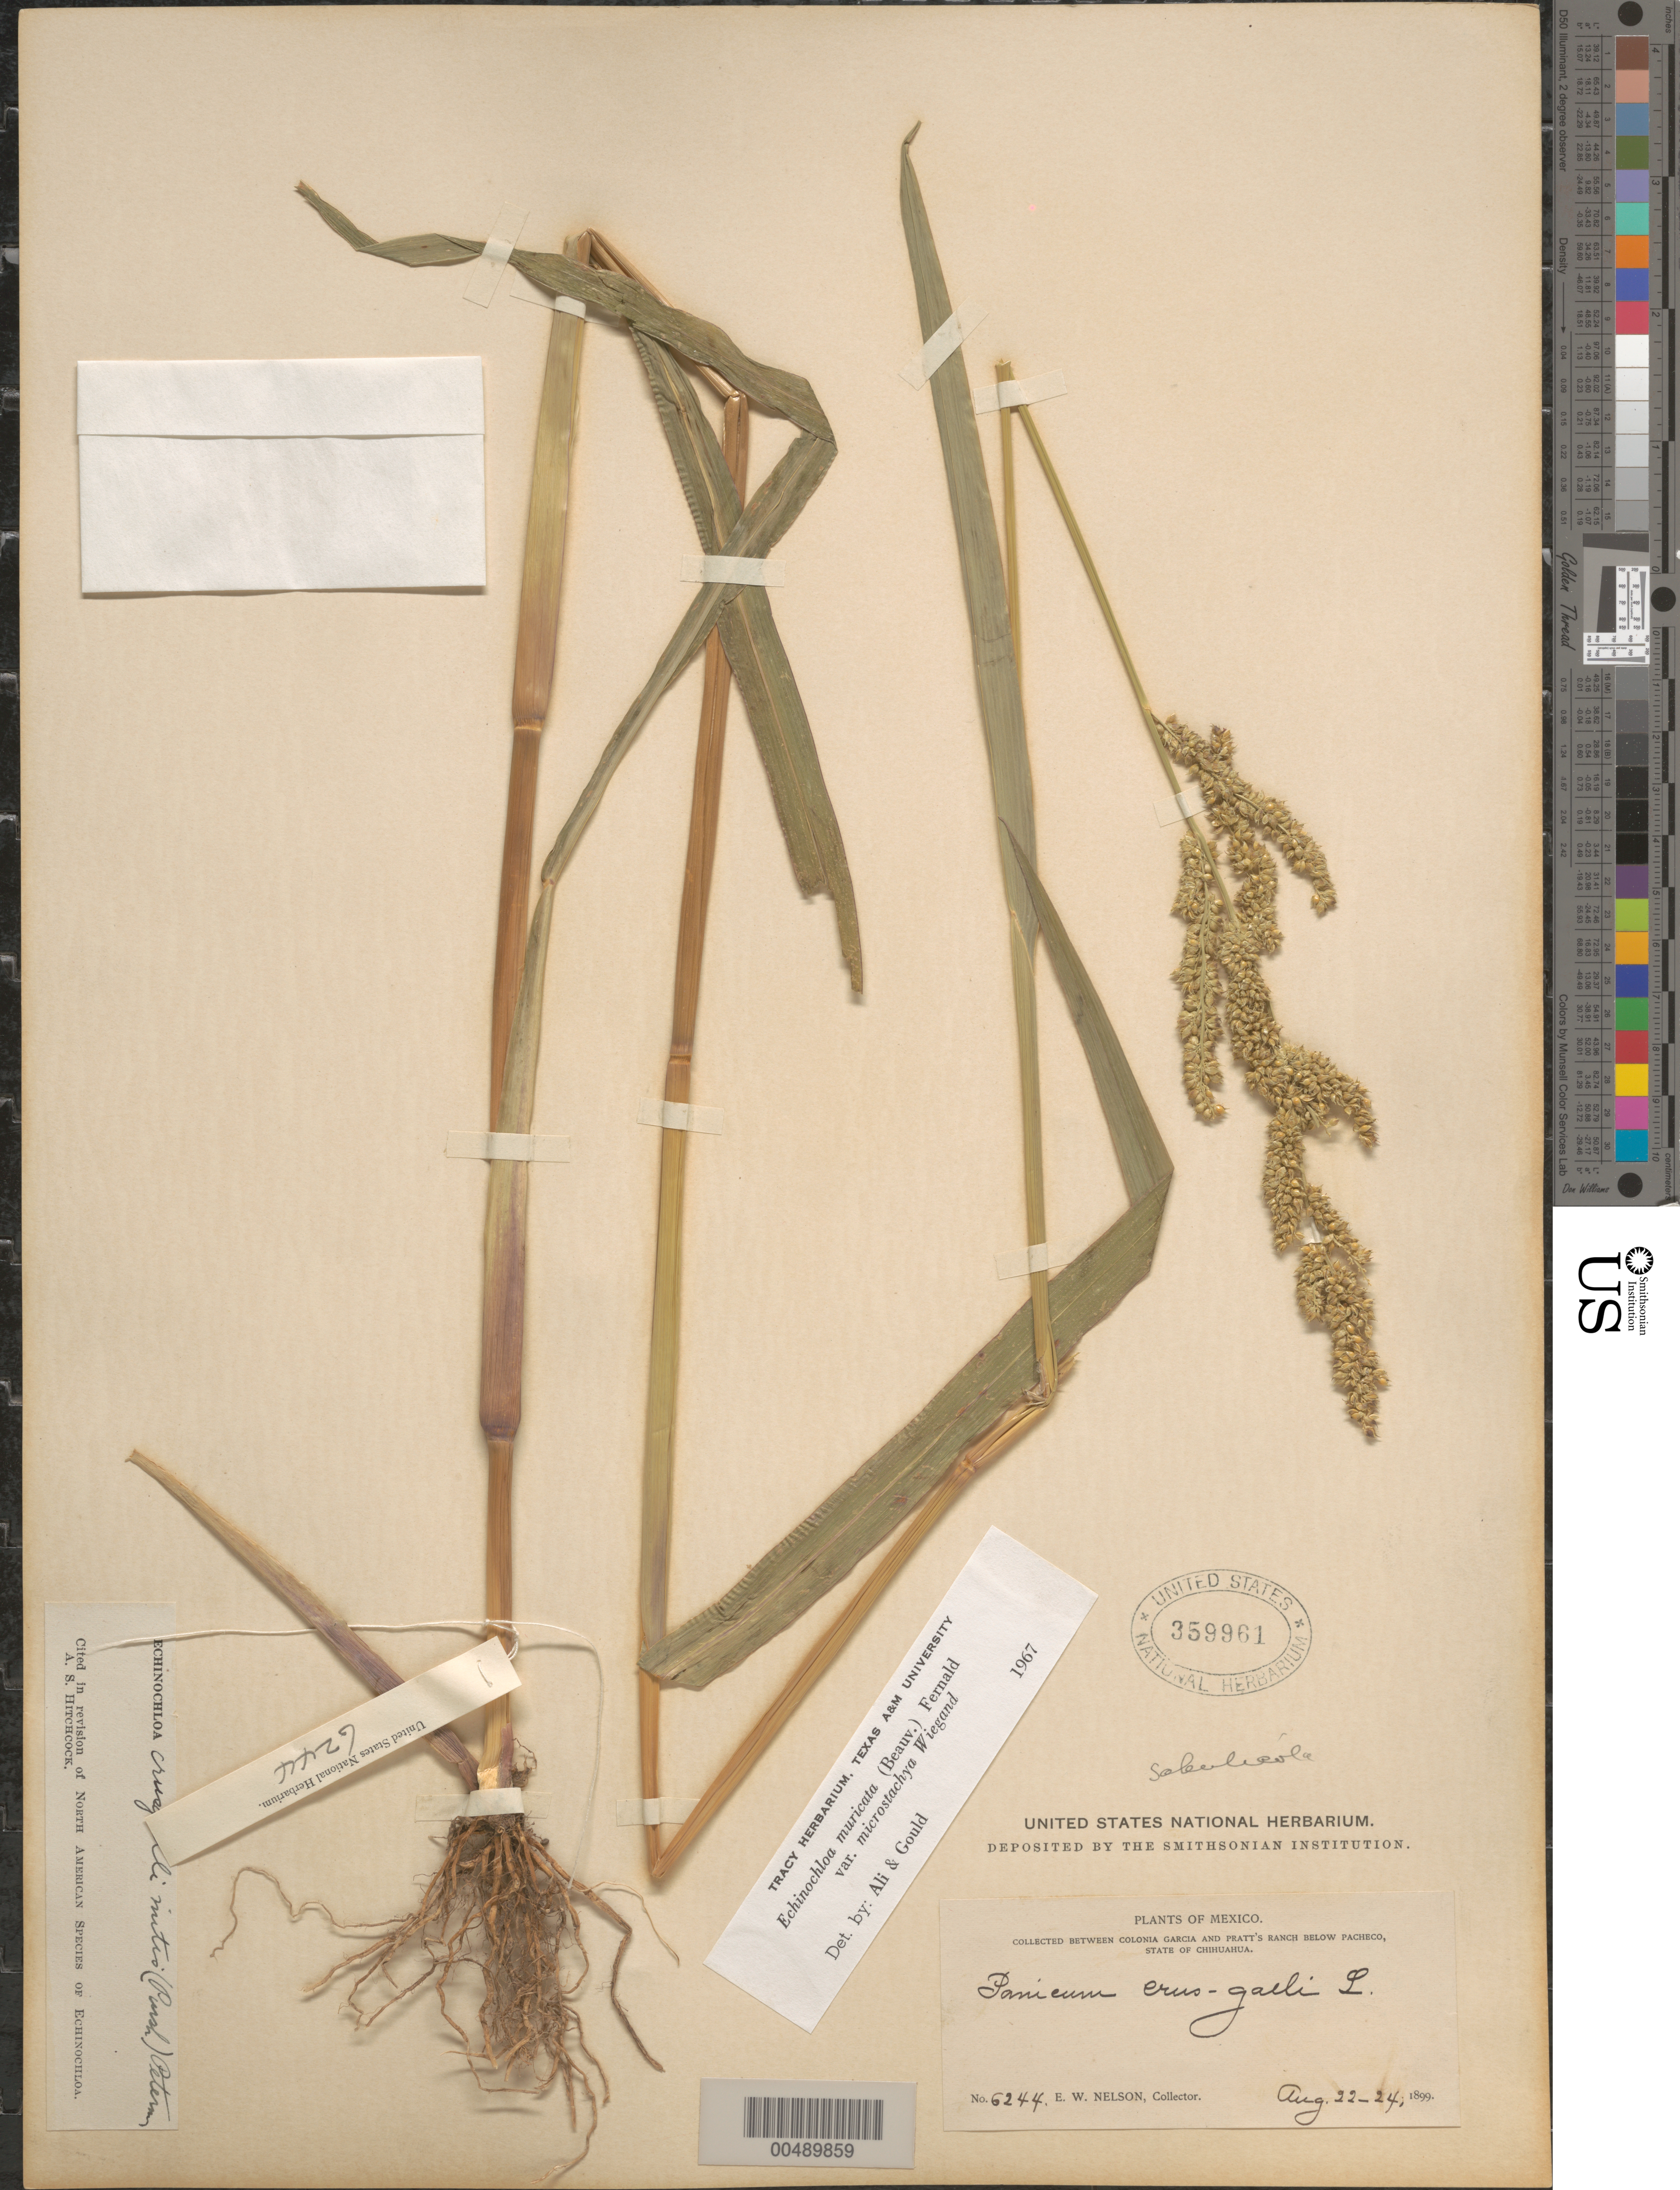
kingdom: Plantae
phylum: Tracheophyta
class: Liliopsida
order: Poales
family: Poaceae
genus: Echinochloa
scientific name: Echinochloa muricata var. microstachya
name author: Wiegand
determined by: Ali, M. A.; Gould, F. W.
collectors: E. W. Nelson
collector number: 6244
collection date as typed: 22 Aug 1899 to 24 Aug 1899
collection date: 1899-08-22/1899-08-24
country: Mexico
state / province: Chihuahua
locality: Between Colonia Garcia and Pratt's Ranch below Pacheco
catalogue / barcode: US 359961